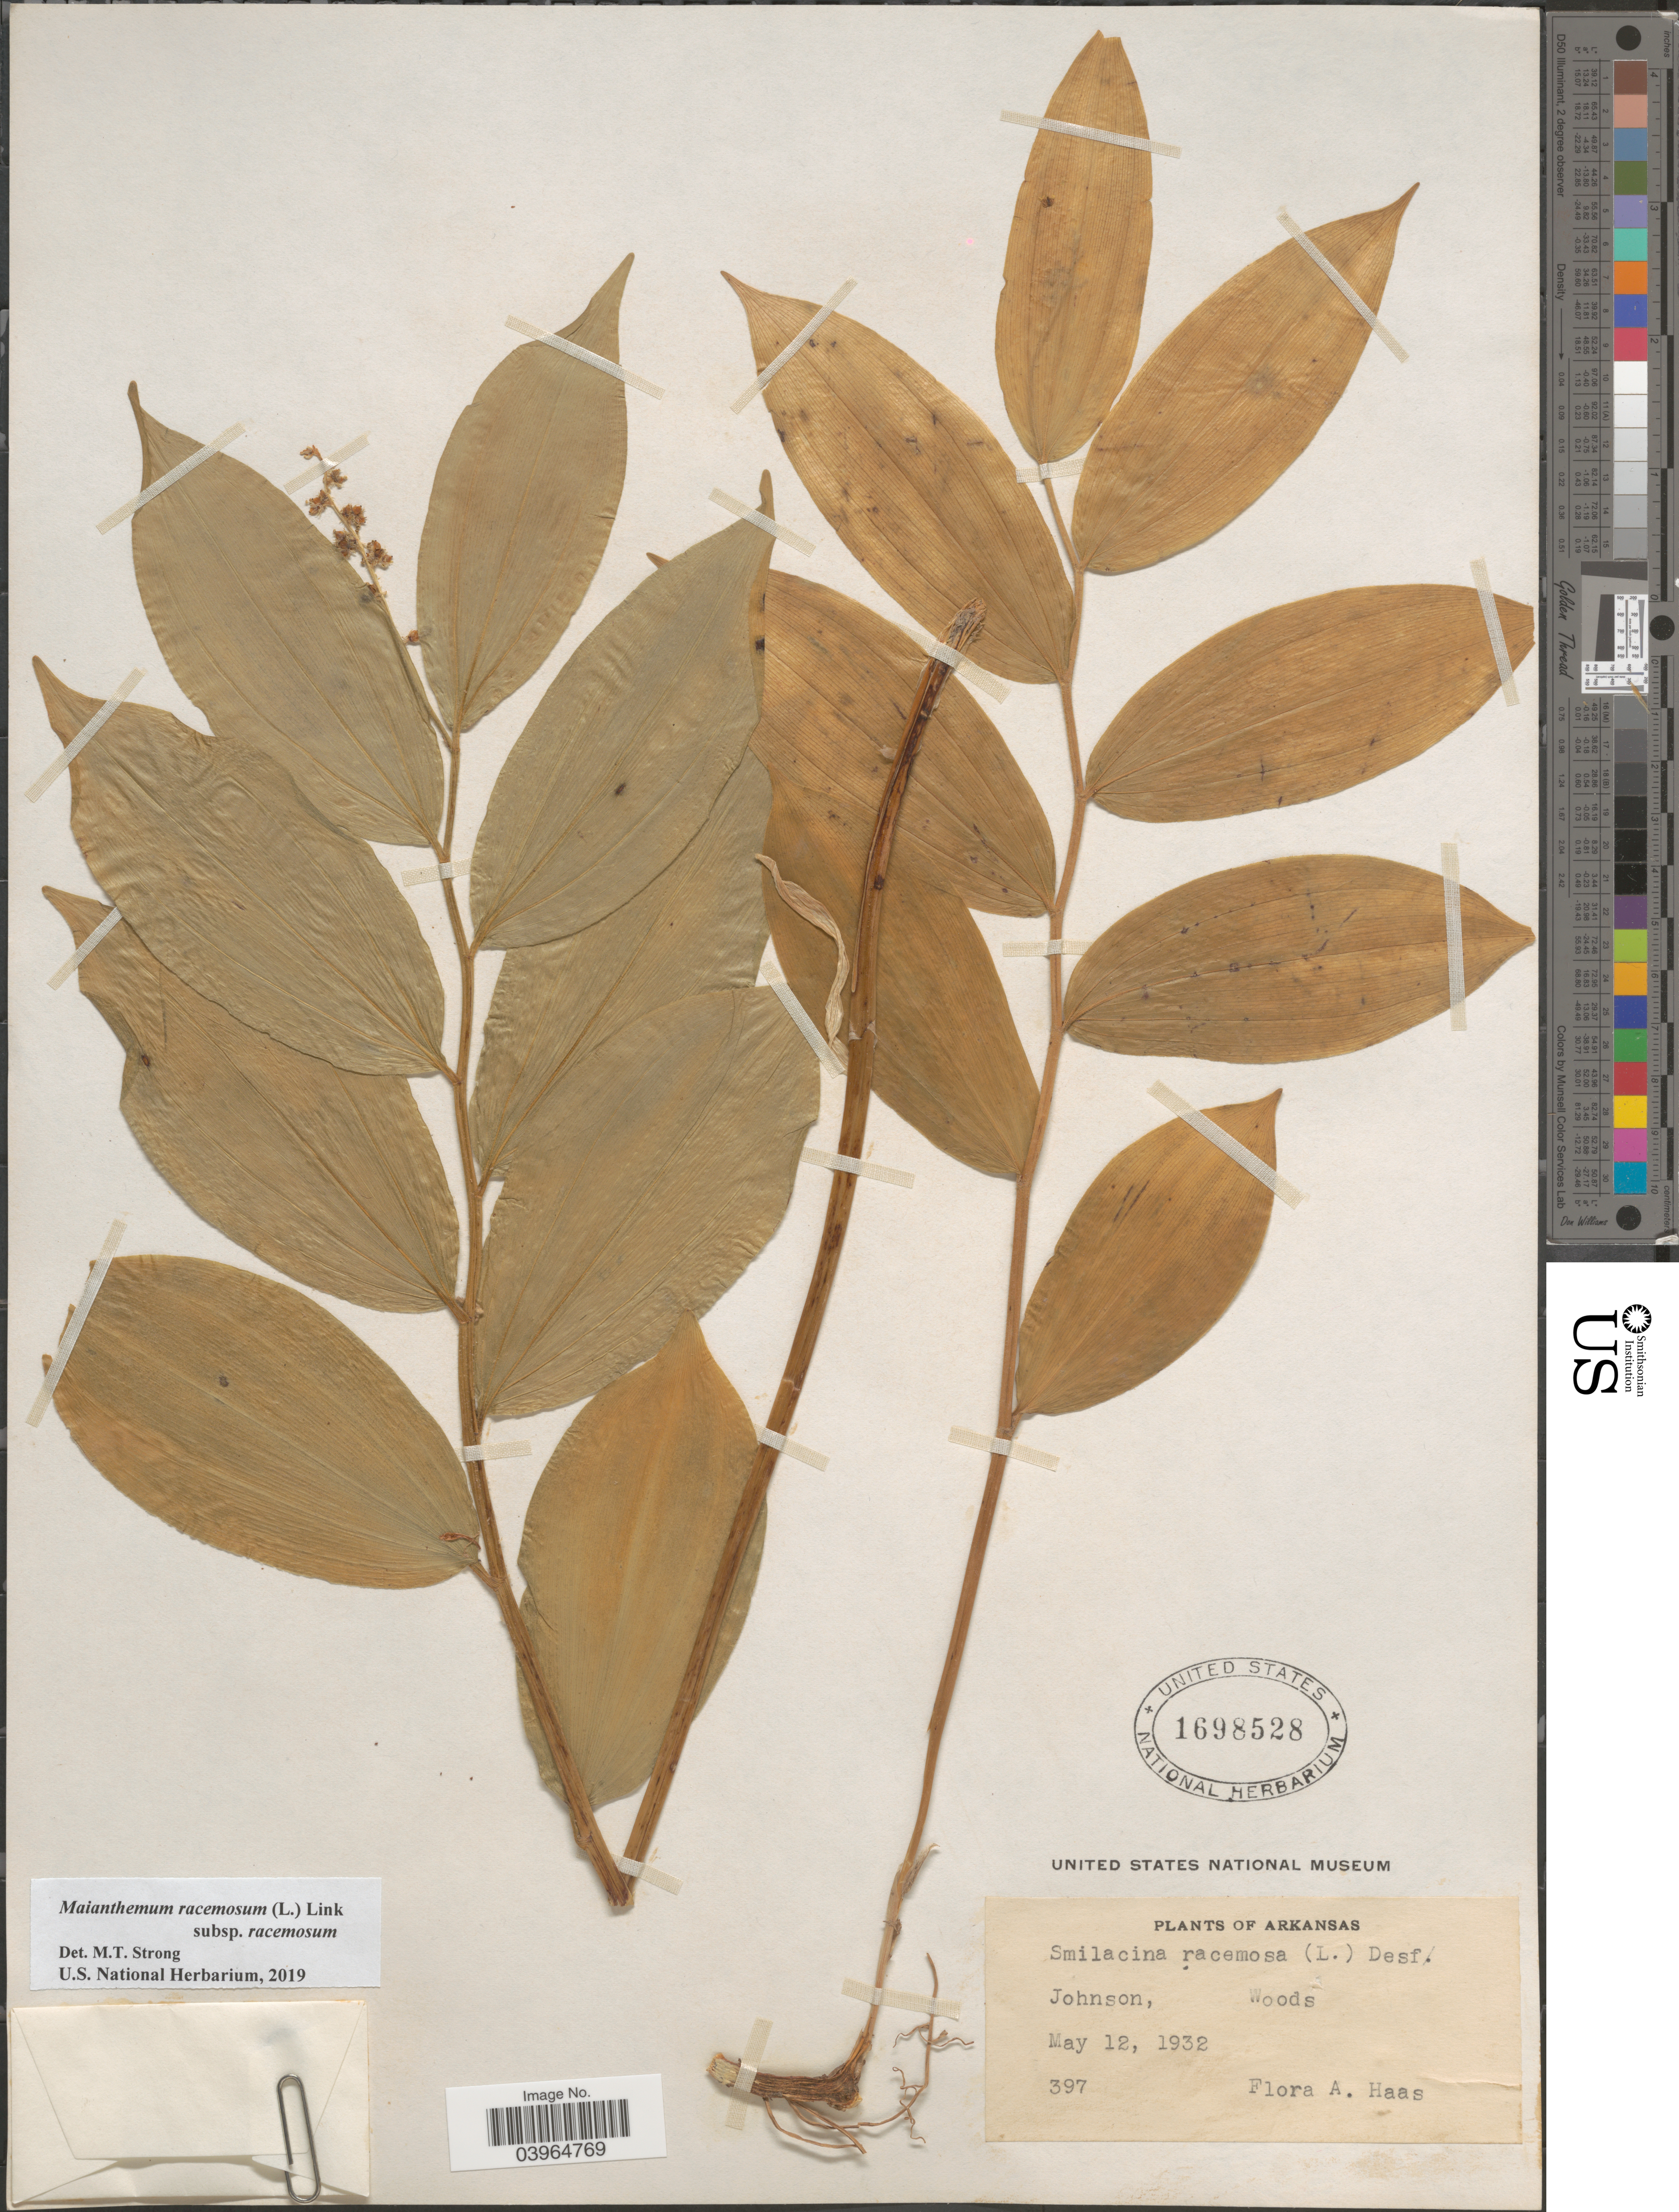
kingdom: Plantae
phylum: Tracheophyta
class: Liliopsida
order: Asparagales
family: Asparagaceae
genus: Maianthemum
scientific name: Maianthemum racemosum subsp. racemosum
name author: (L.) Link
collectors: F. A. Haas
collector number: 397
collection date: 1932-05-12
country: United States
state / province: Arkansas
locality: Johnson, Woods.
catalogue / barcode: US 1698528